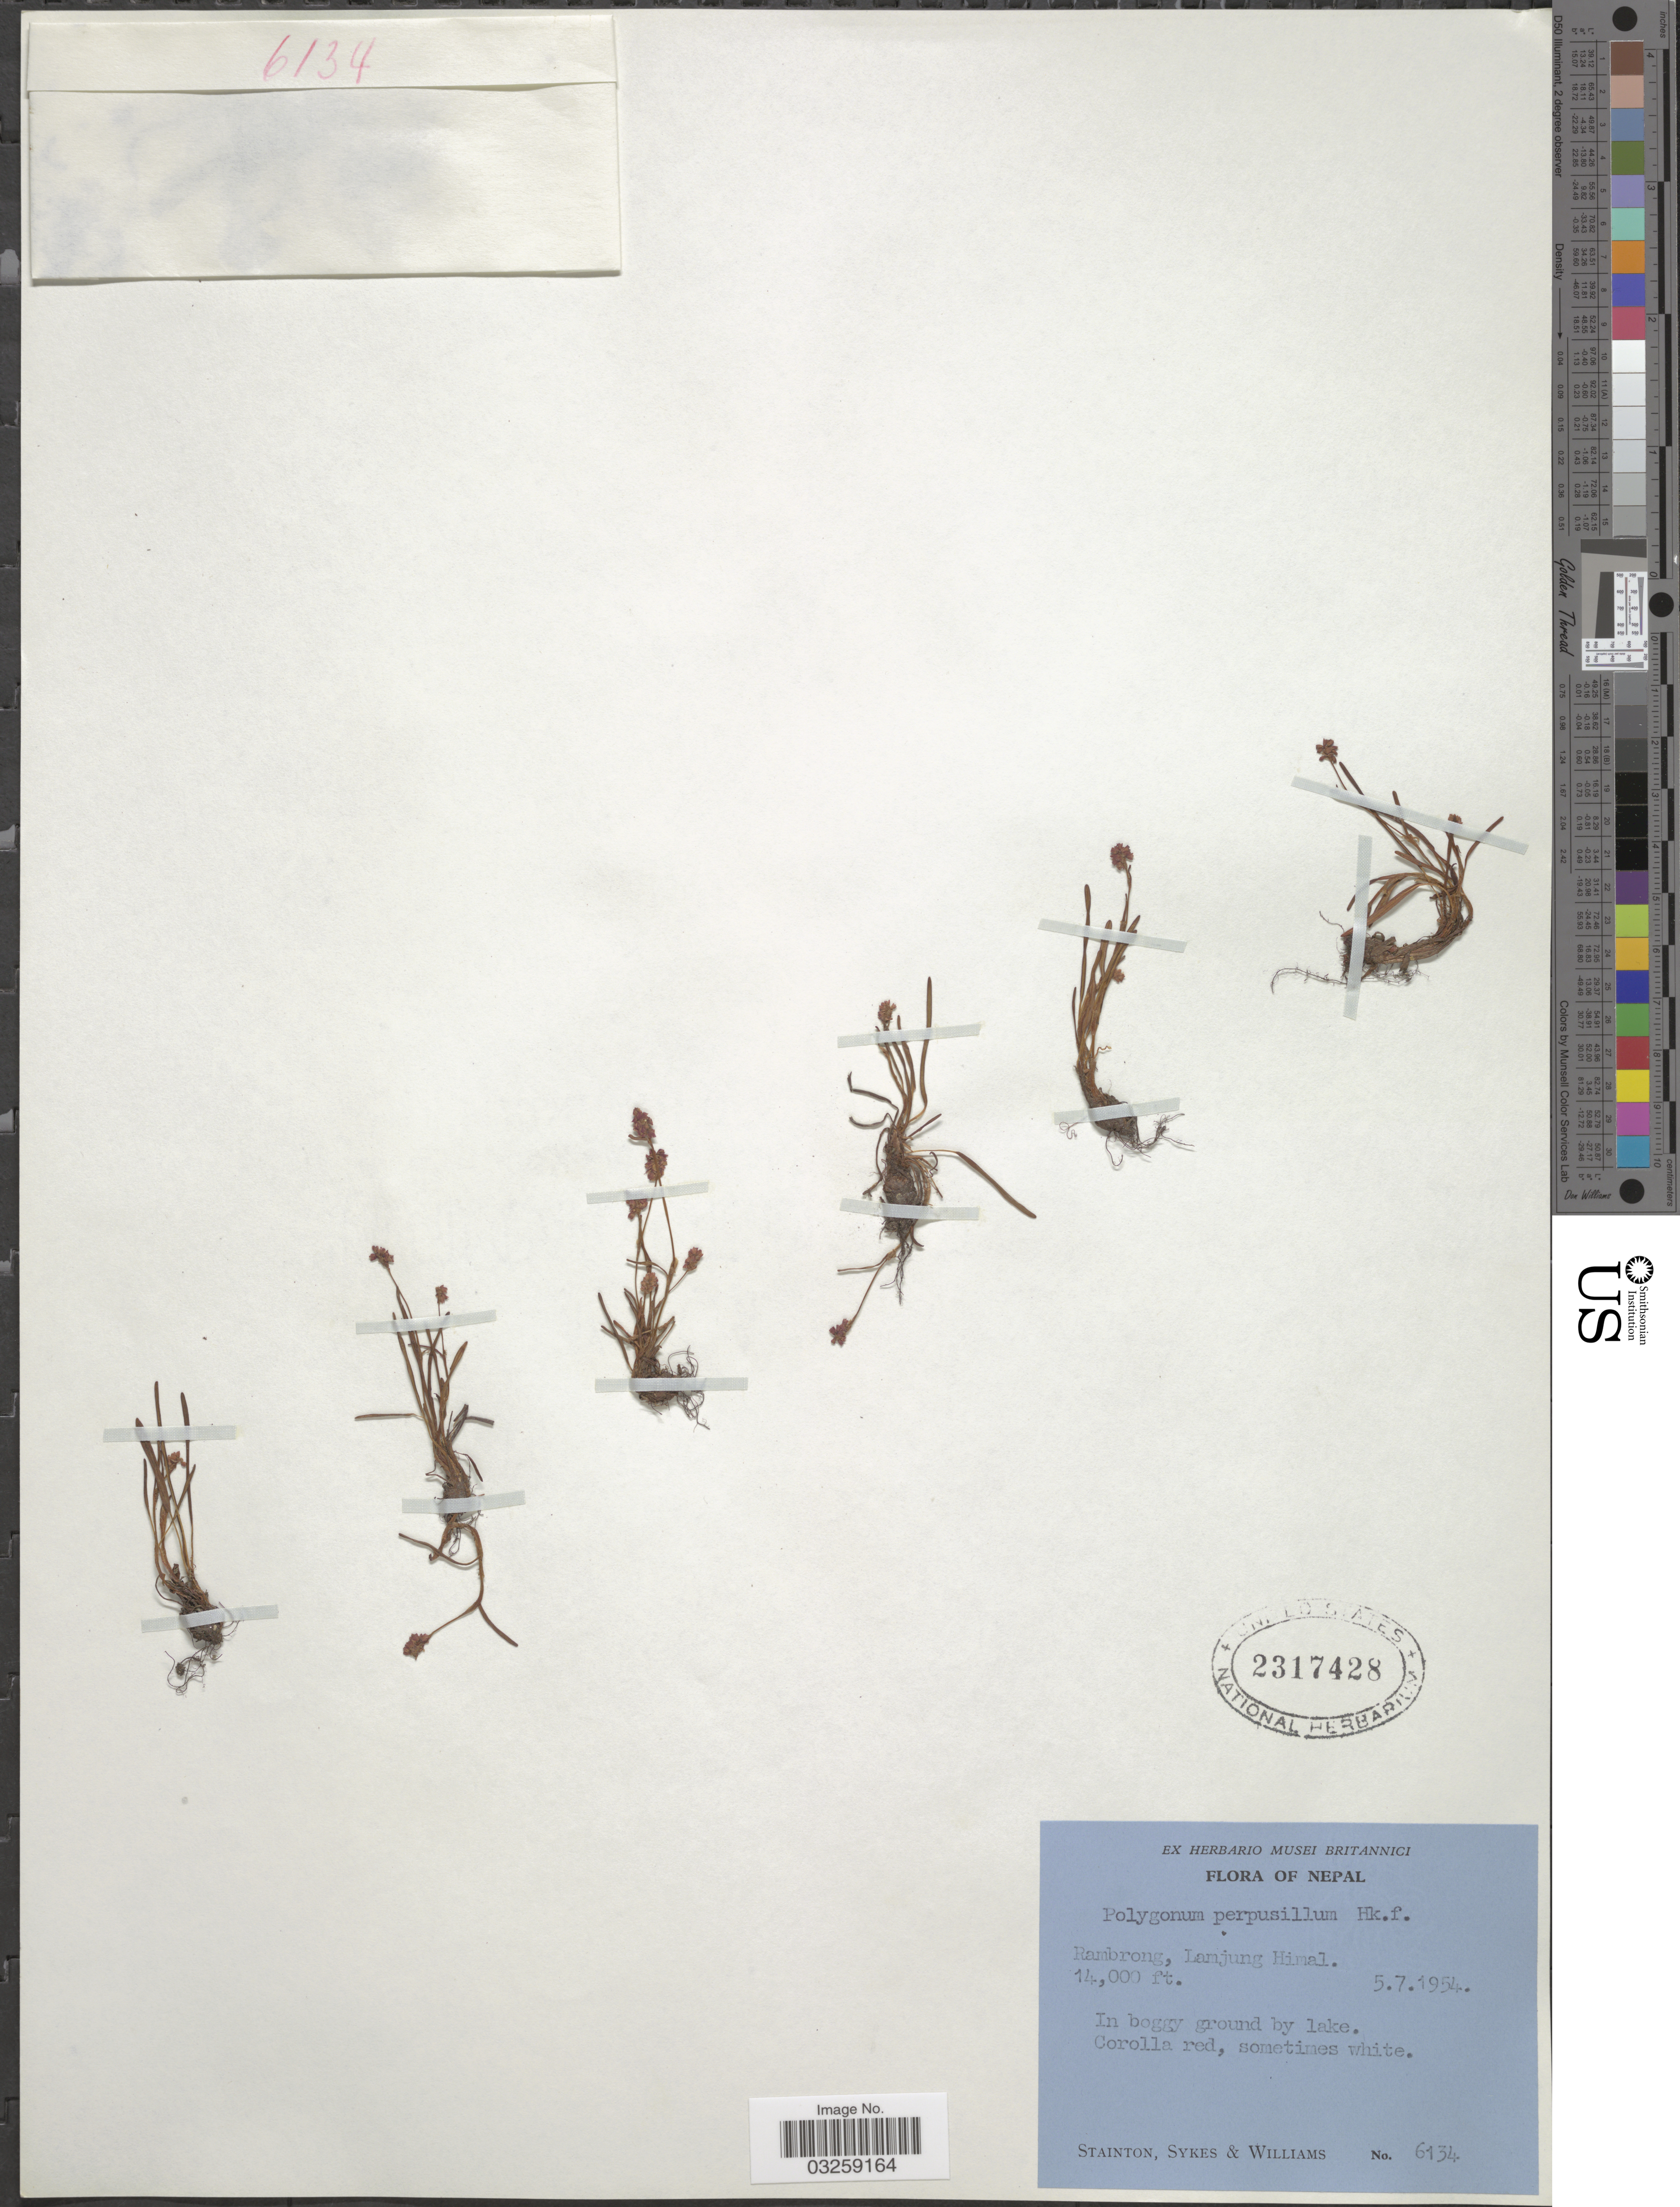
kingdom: Plantae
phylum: Tracheophyta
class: Magnoliopsida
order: Caryophyllales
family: Polygonaceae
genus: Bistorta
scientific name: Bistorta perpusilla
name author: (Hook. f.) Greene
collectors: -. Stainton, Sykes, -- & -- Williams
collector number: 6134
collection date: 1954-07-05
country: Nepal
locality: Rambrong, Lamjung Himal. In boggy ground by lake.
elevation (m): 4267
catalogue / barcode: US 2317428